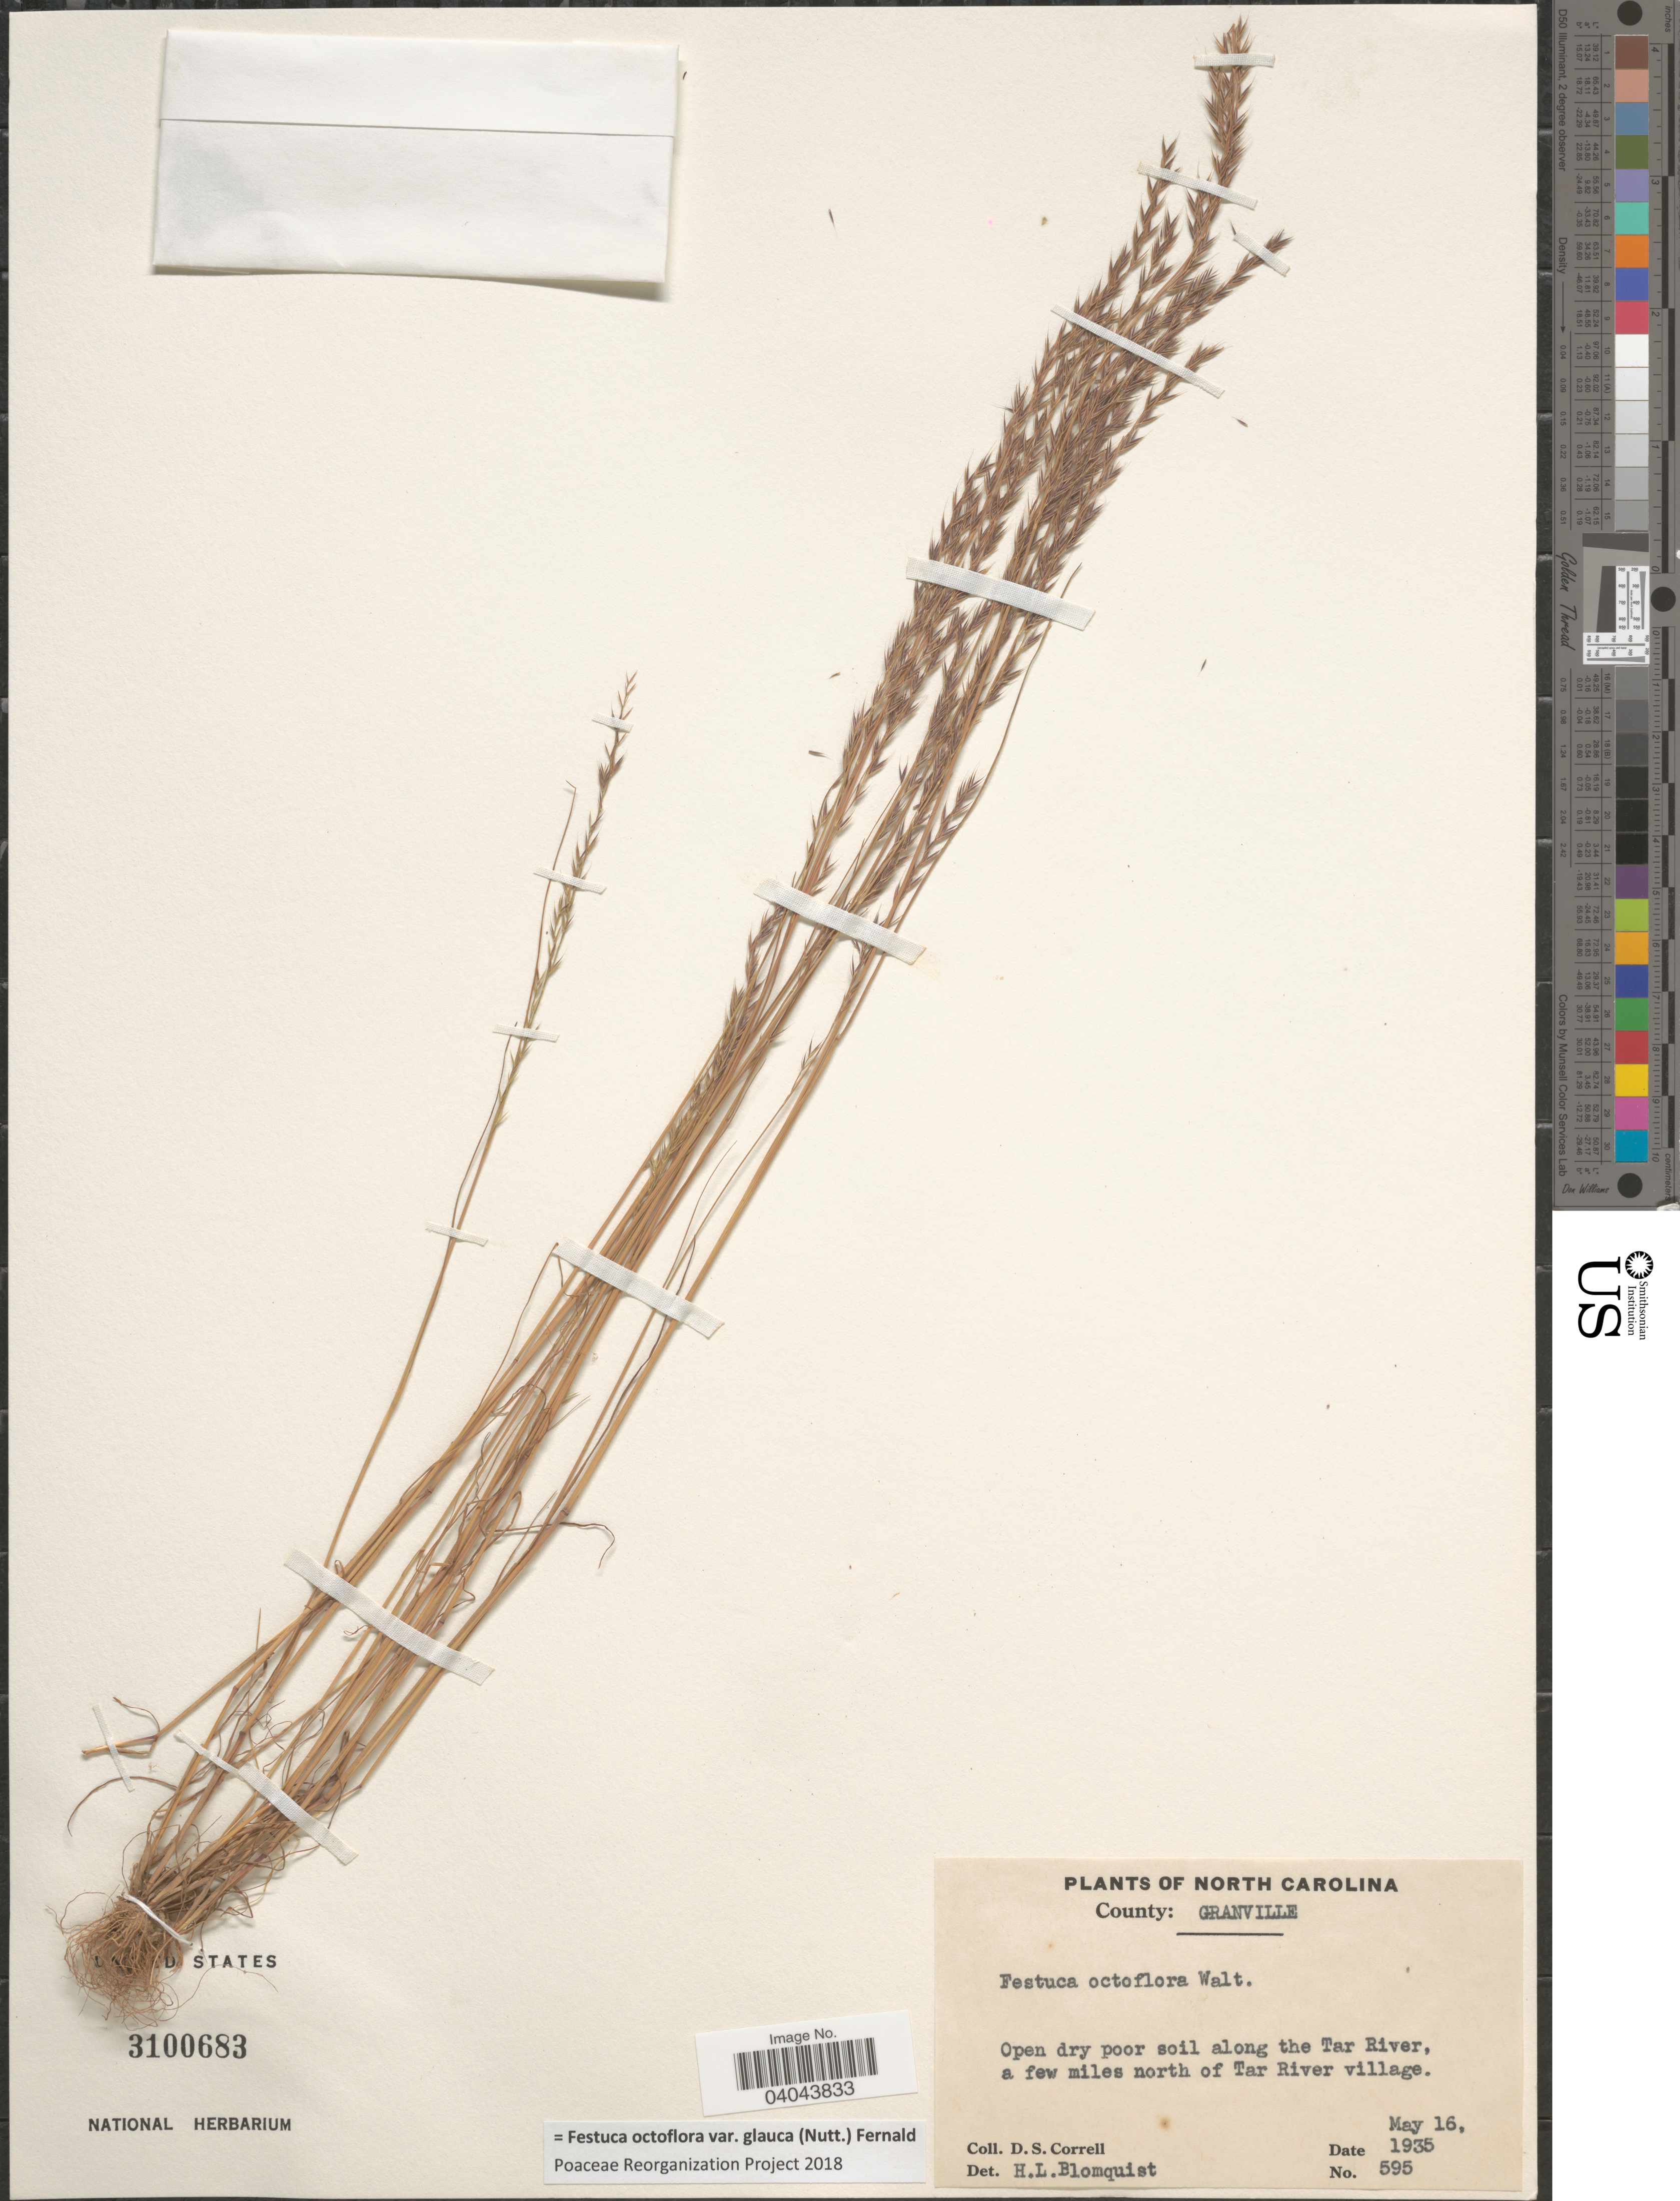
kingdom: Plantae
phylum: Tracheophyta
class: Liliopsida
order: Poales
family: Poaceae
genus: Festuca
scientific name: Festuca octoflora var. glauca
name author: (Nutt.) Fernald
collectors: D. S. Correll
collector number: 595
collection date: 1935-05-16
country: United States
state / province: North Carolina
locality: County: Granville. Along the Tar River, a few miles north of Tar River village.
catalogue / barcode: US 3100683